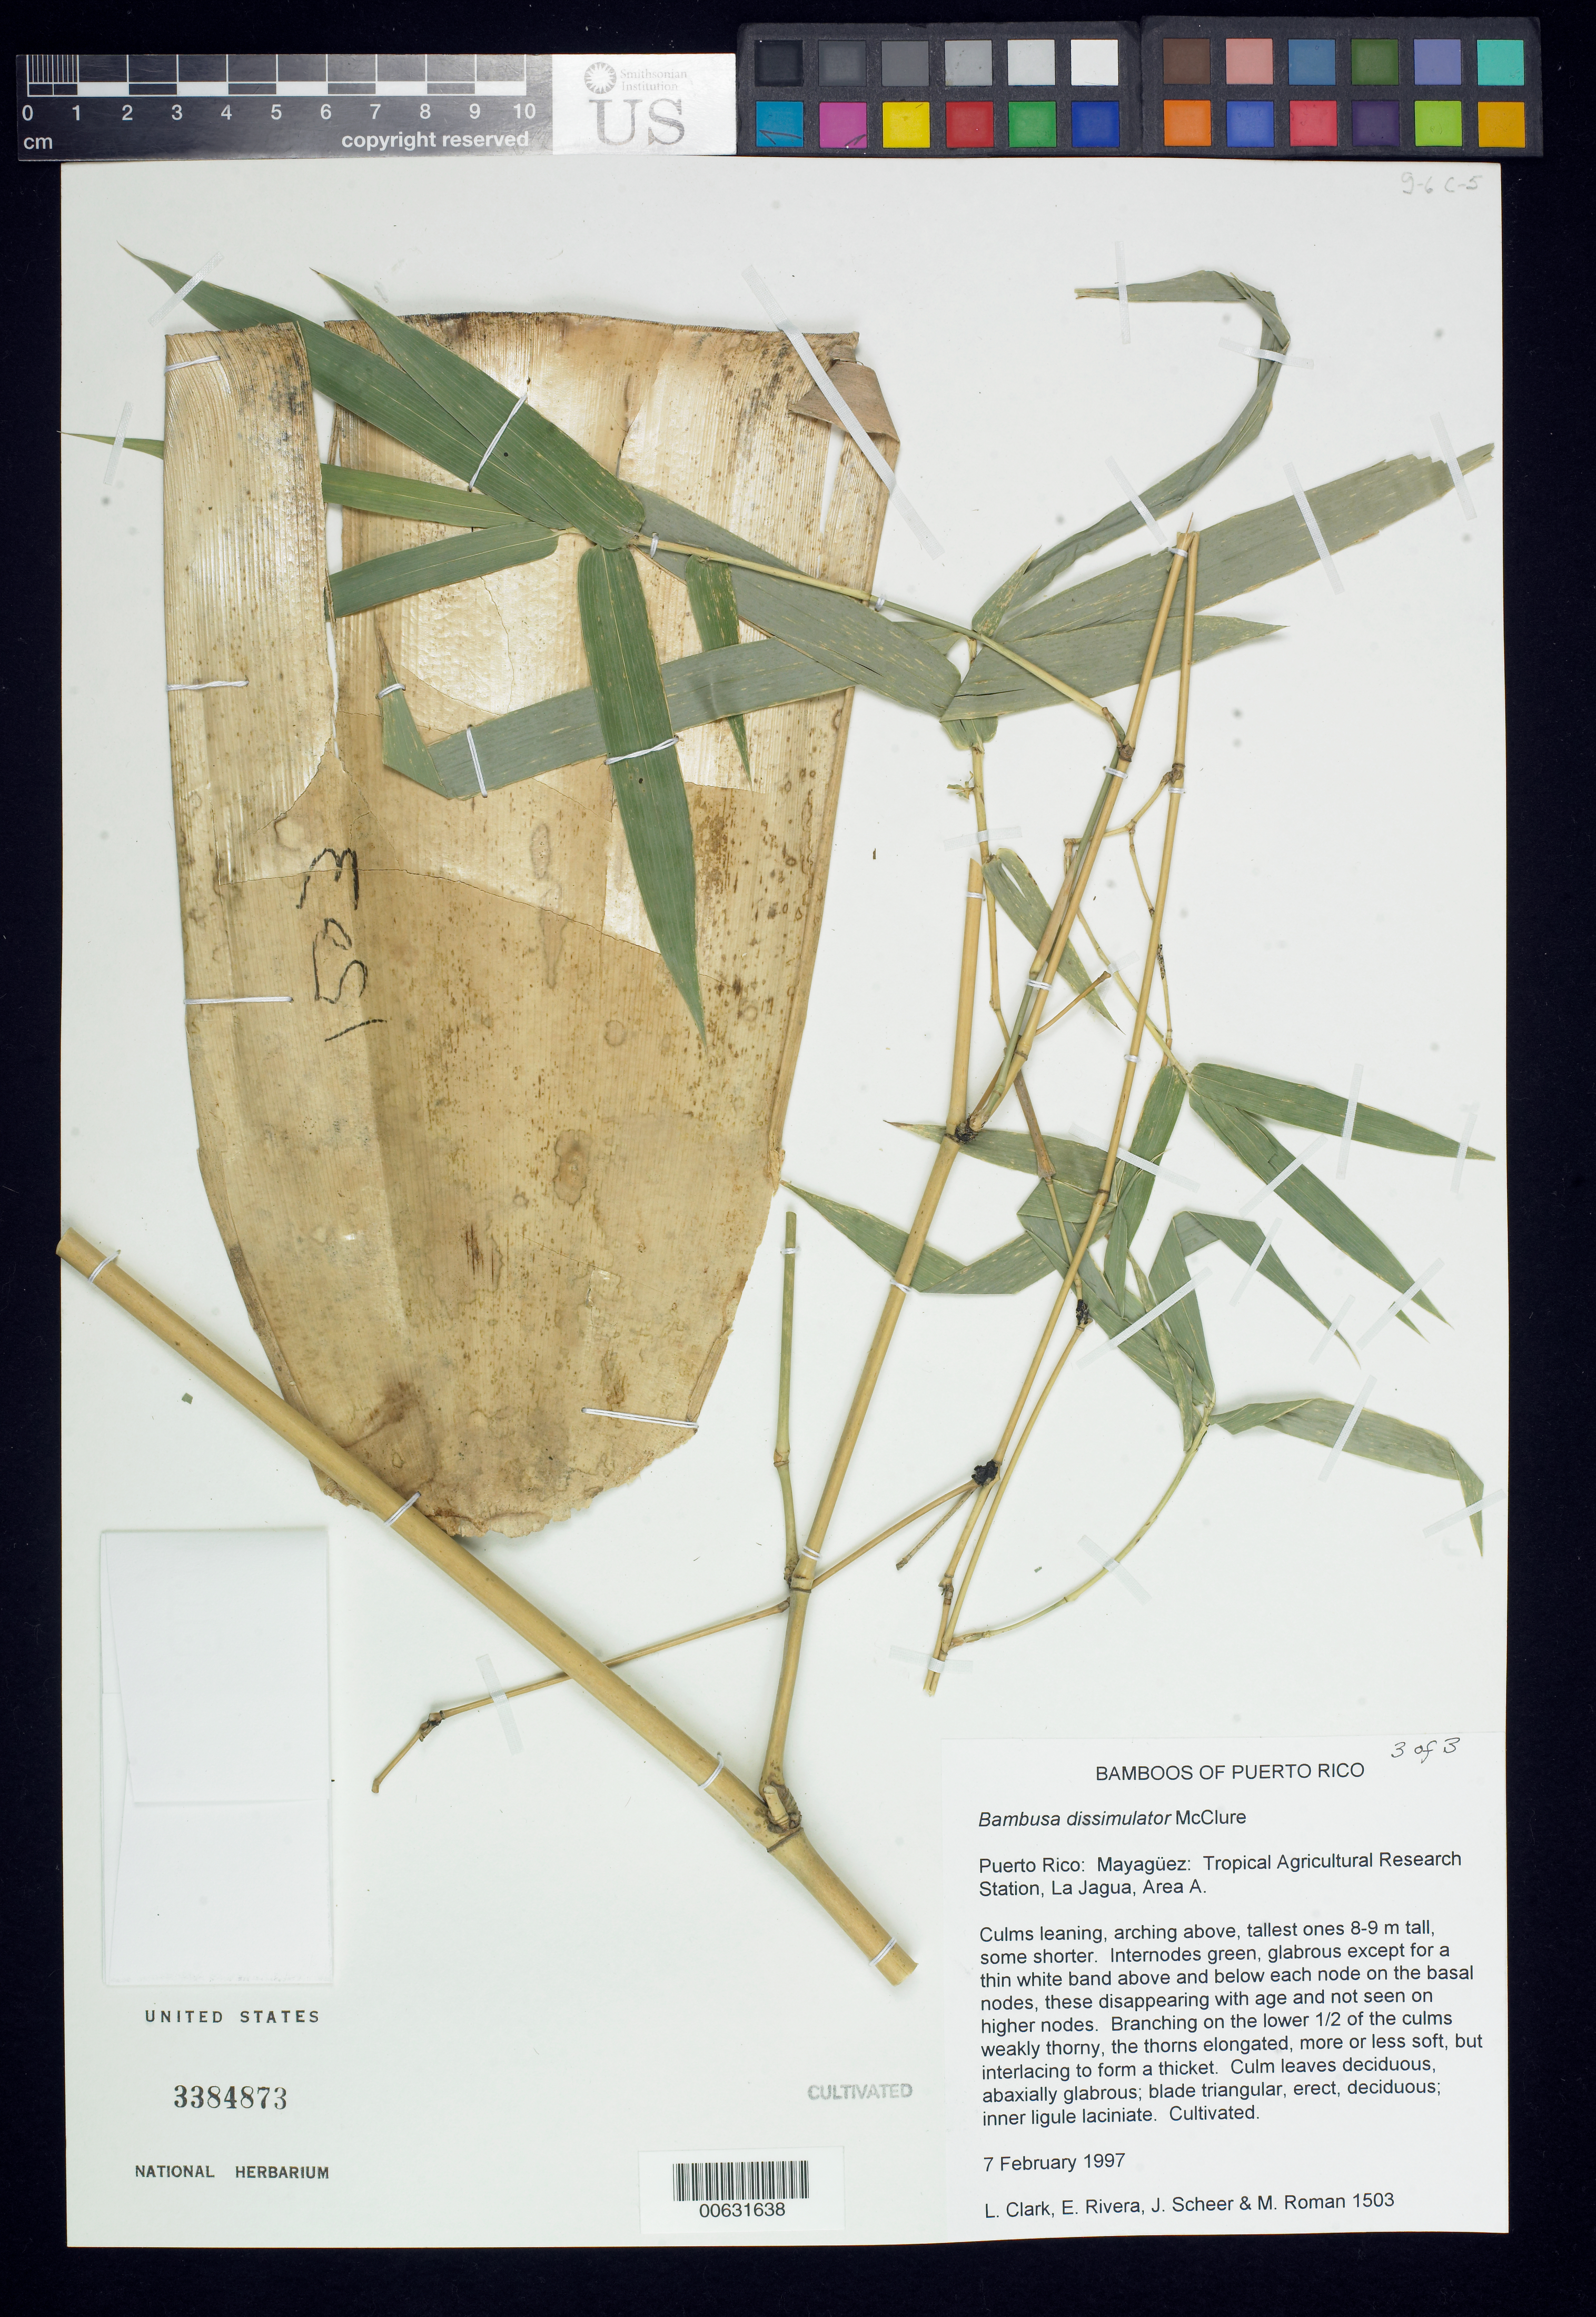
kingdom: Plantae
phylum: Tracheophyta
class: Liliopsida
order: Poales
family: Poaceae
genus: Bambusa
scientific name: Bambusa dissimulator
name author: McClure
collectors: L. G. Clark, E. Rivera, J. Scheer & M. Román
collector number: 1503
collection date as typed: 07 Feb 1997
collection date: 1997-02-07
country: Puerto Rico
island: Greater Antilles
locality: Mayaguez, tropical agricultural research station, la jagua, area "a"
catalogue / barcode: US 3384873